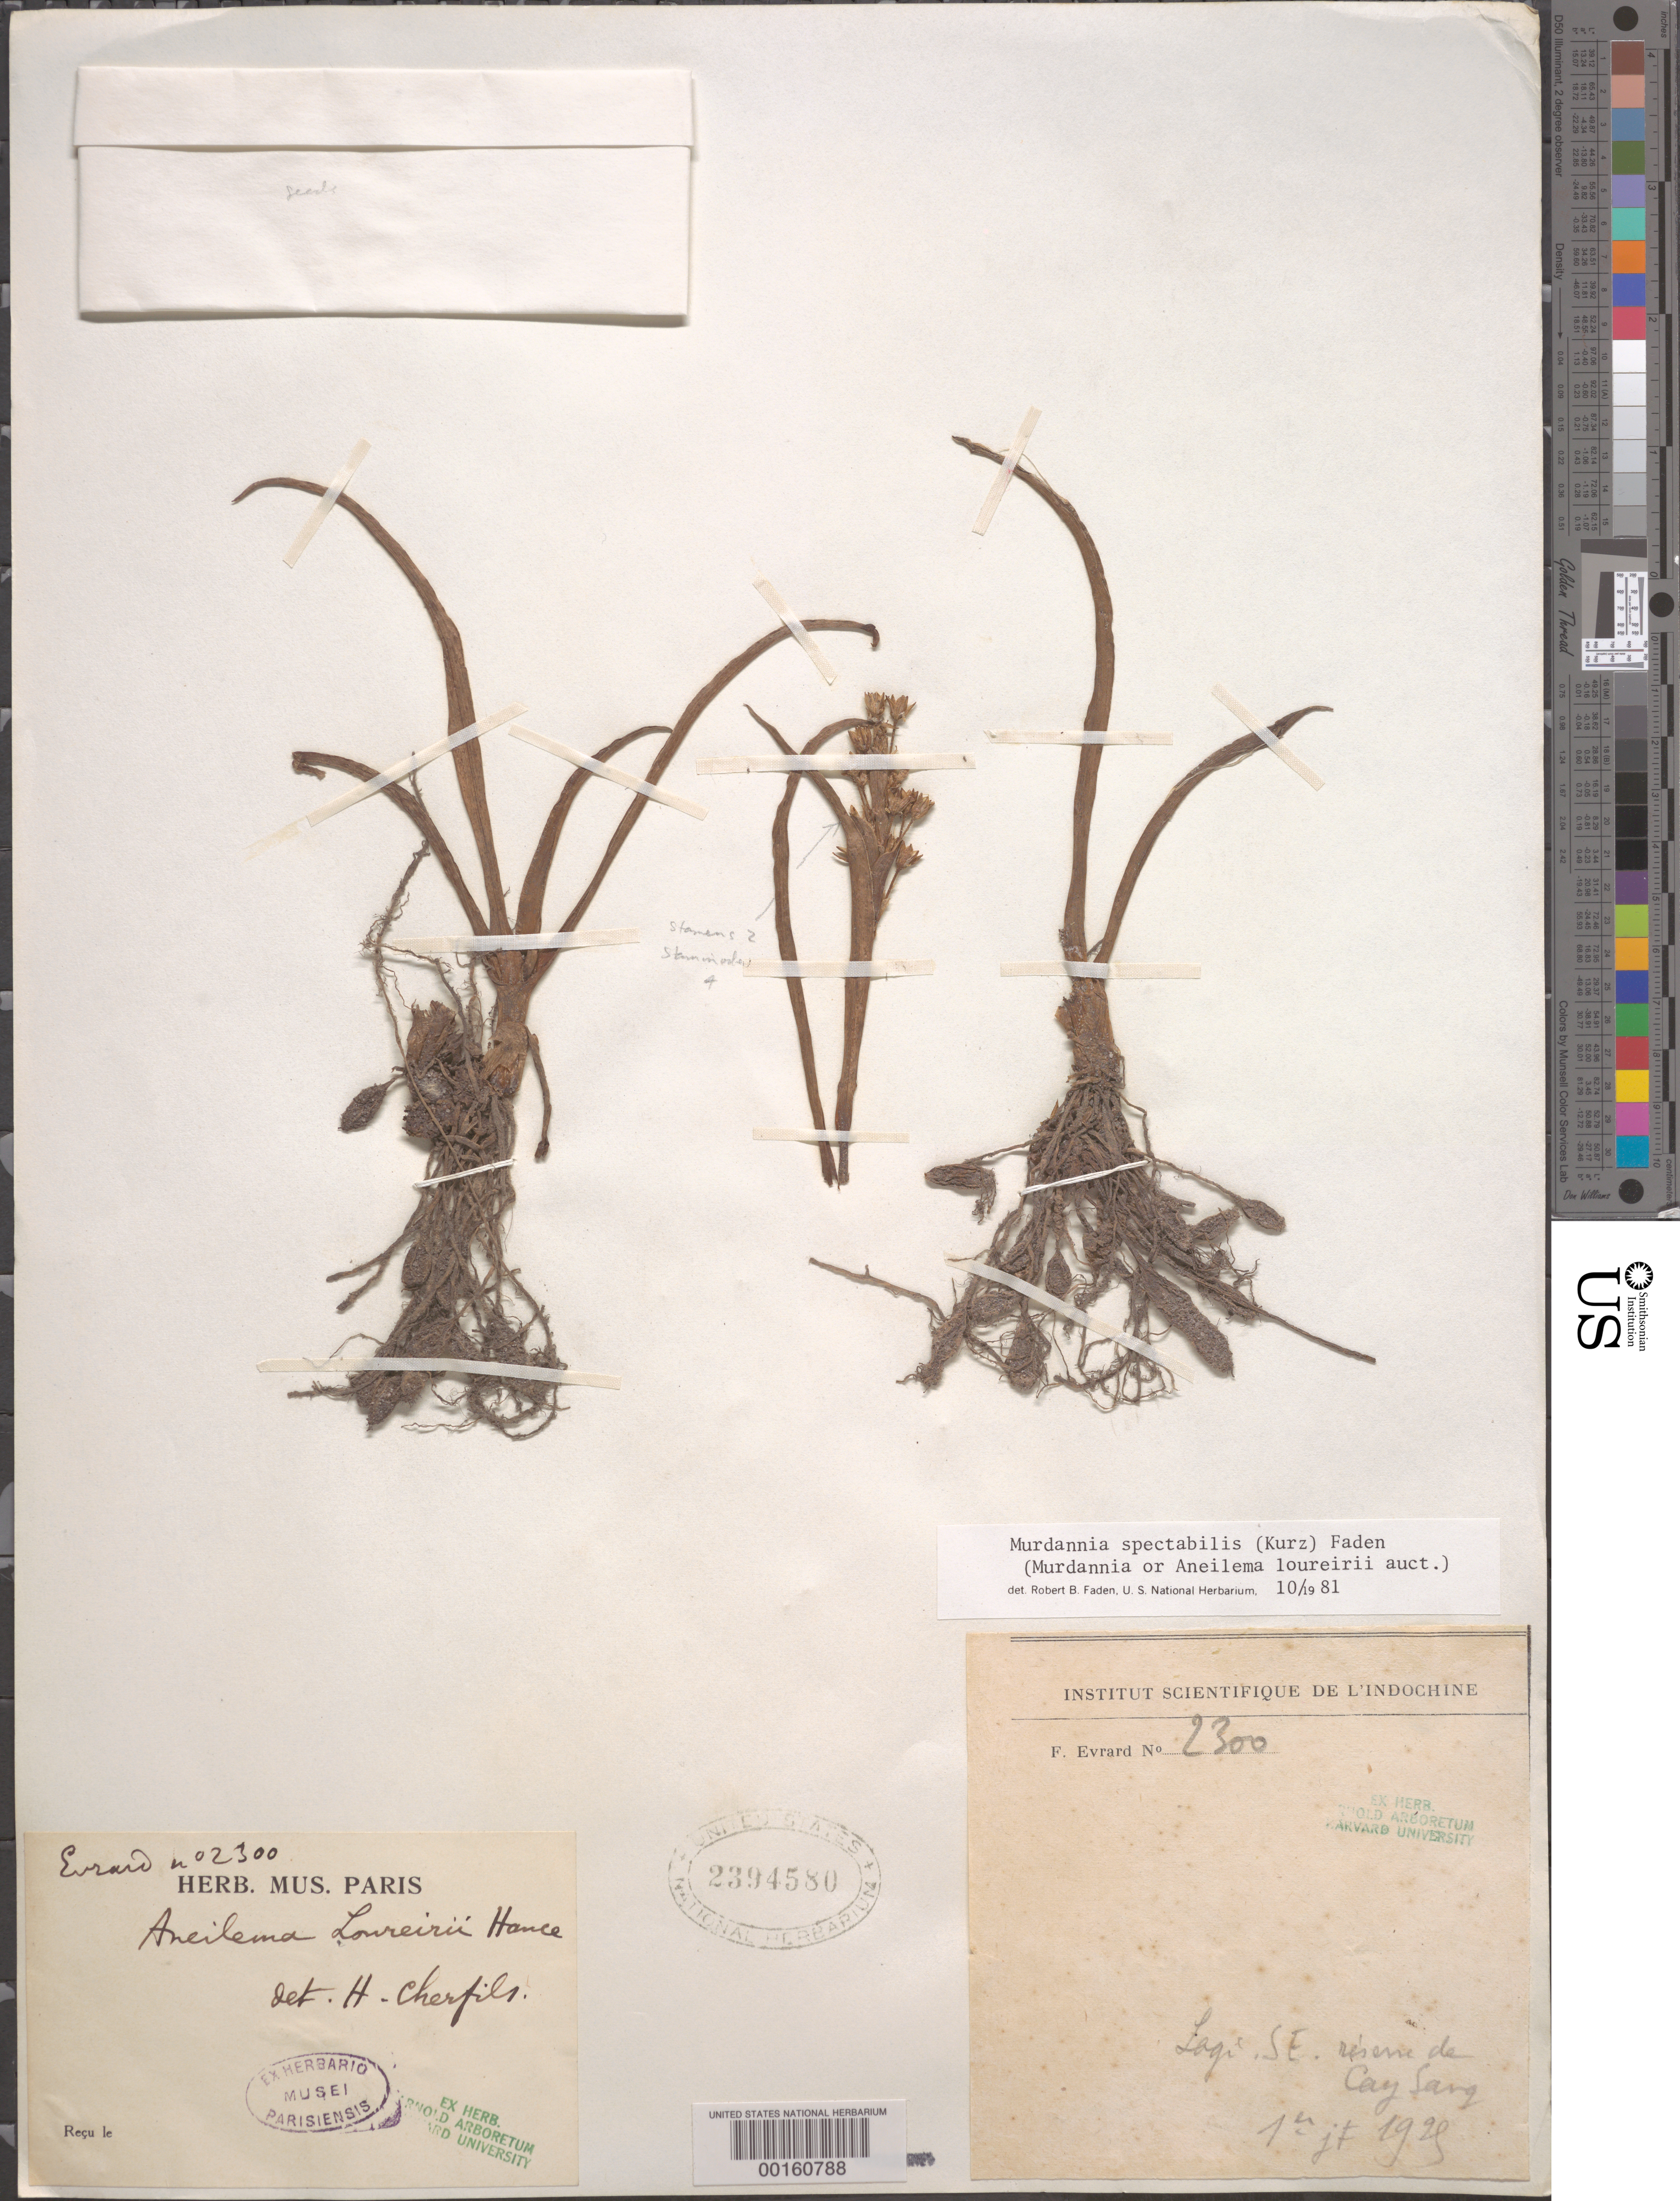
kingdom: Plantae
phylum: Tracheophyta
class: Liliopsida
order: Commelinales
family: Commelinaceae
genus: Murdannia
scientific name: Murdannia spectabilis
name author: (Kurz) Faden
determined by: Faden, Robert B., (US), Smithsonian Institution - National Museum of Natural History (UNITED STATES)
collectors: F. Evrard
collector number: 2300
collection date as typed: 01 Jul 1929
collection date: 1929-07-01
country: Vietnam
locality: Logi, southeast cay sang river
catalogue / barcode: US 2394580